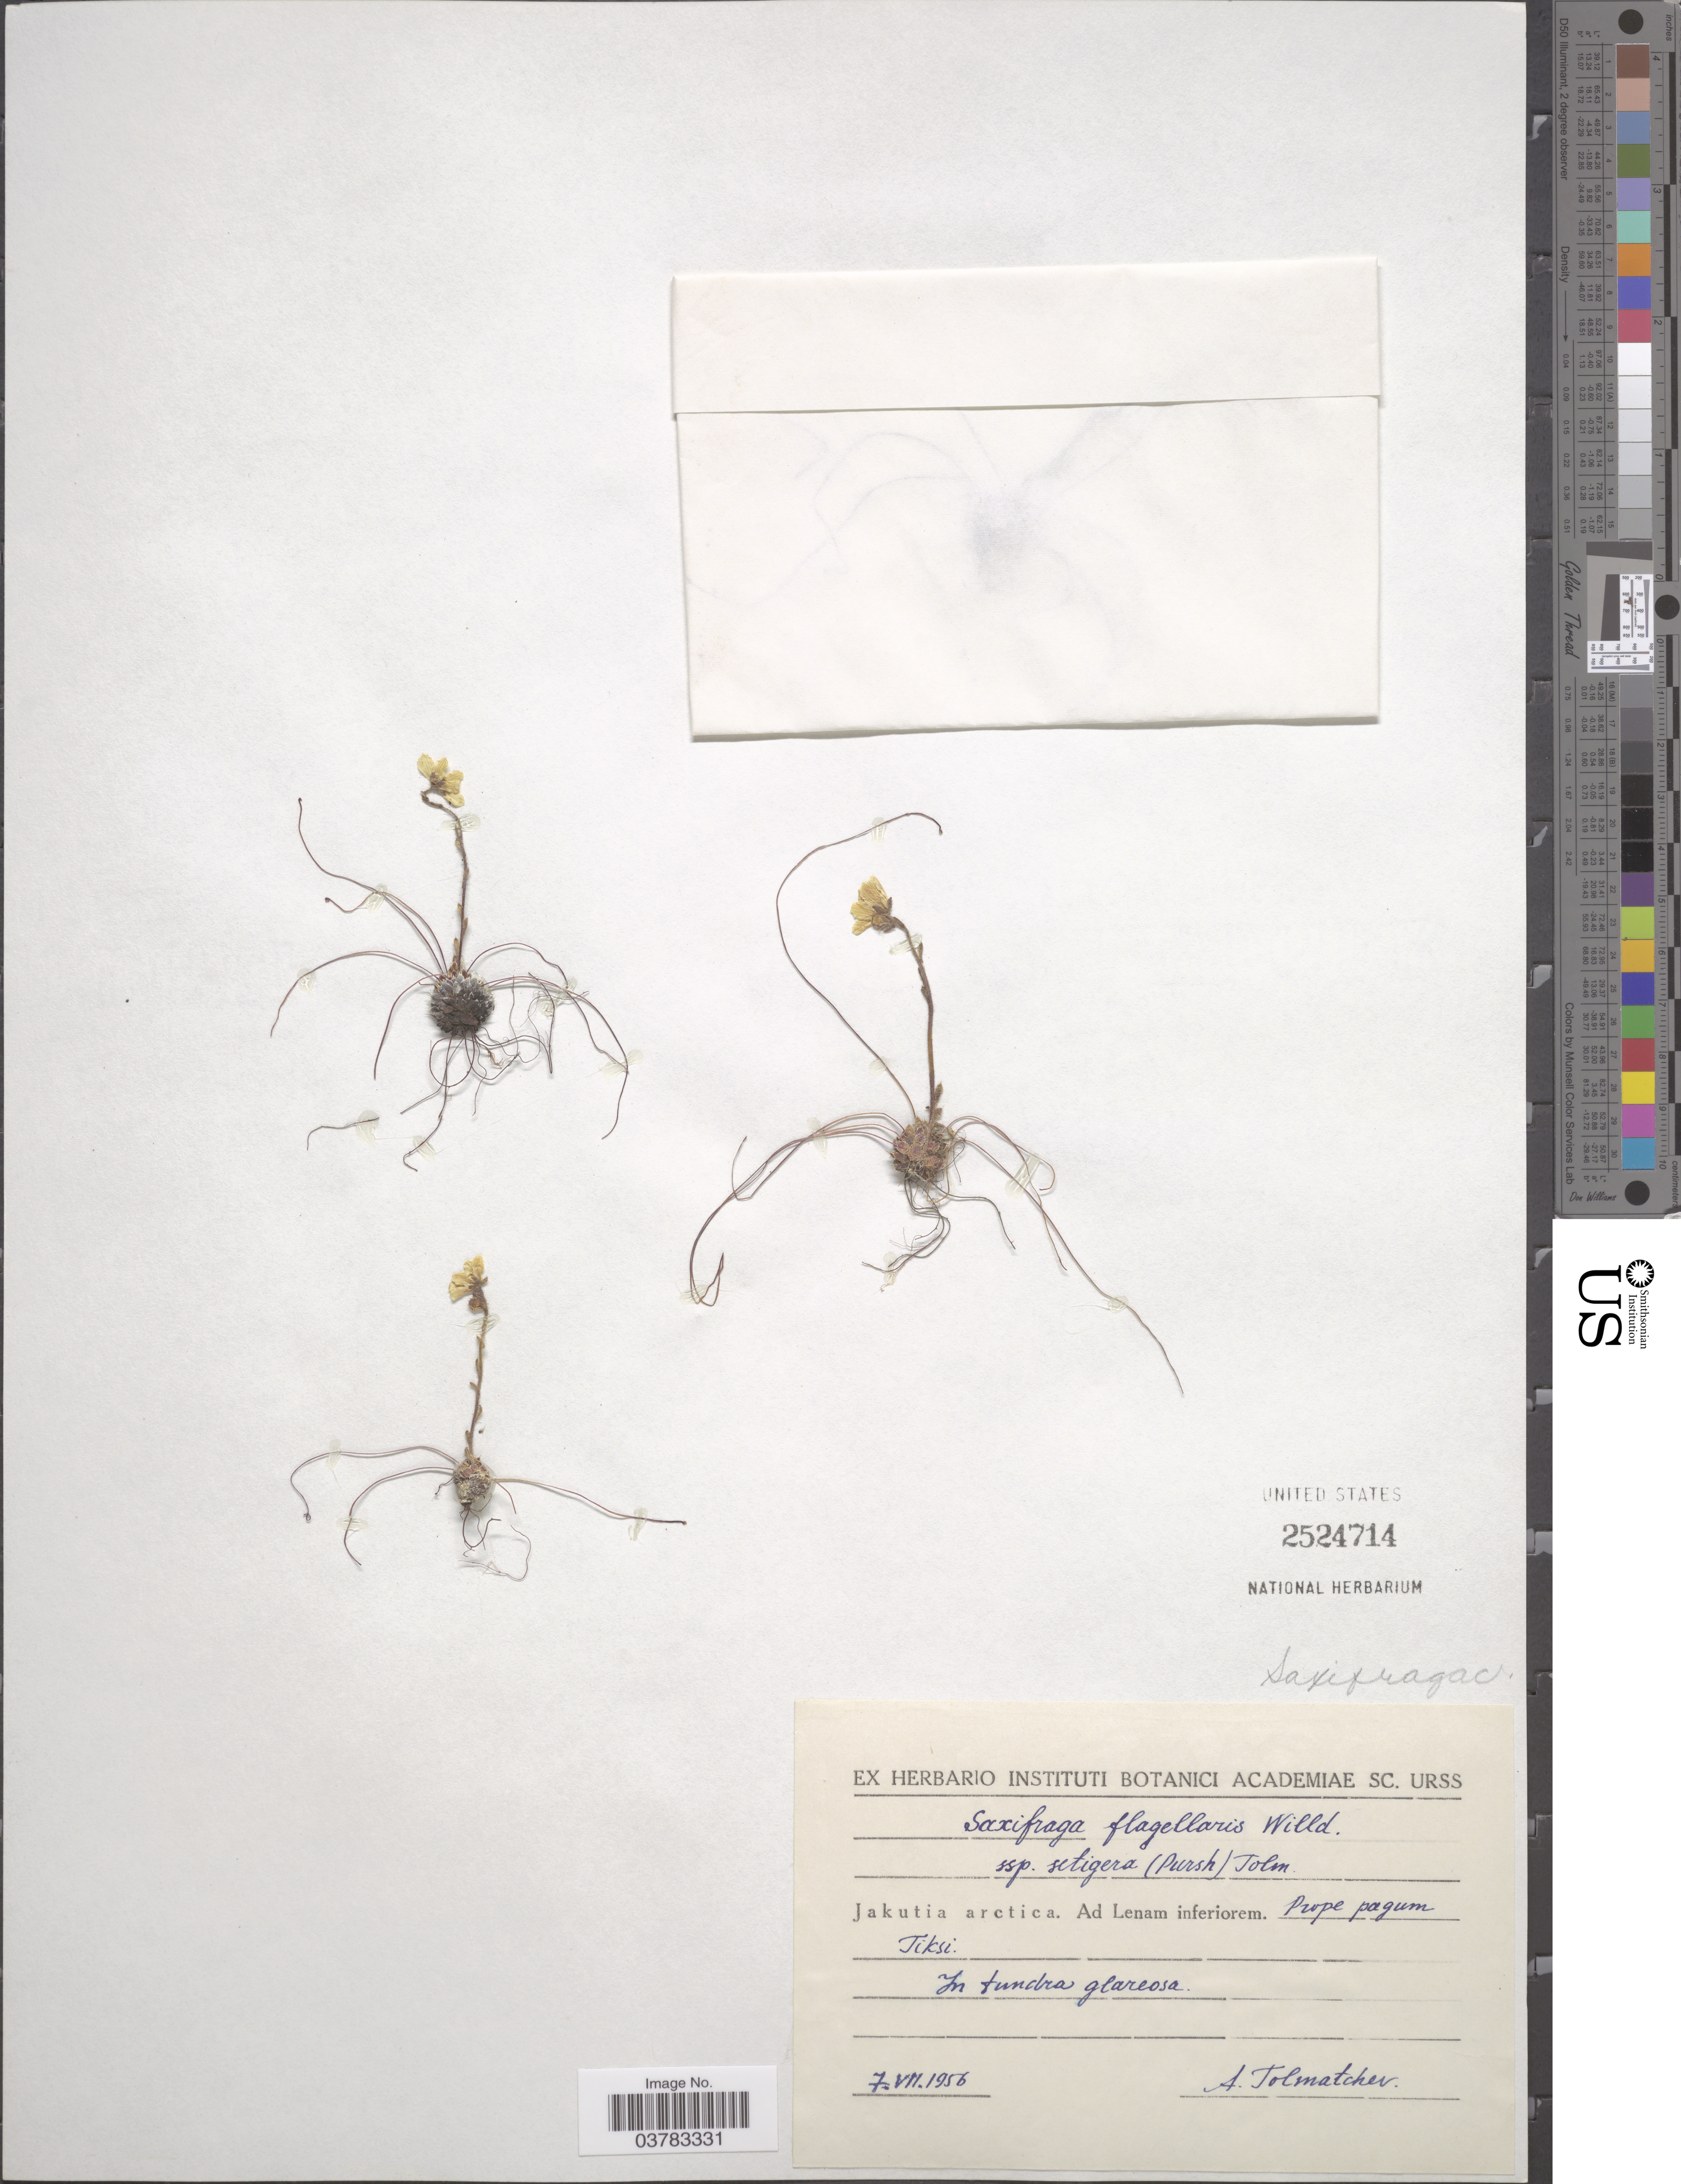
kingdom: Plantae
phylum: Tracheophyta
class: Magnoliopsida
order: Saxifragales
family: Saxifragaceae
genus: Saxifraga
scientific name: Saxifraga flagellaris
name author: Willd. ex Sternb.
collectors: A. Tolmatcher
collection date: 1956-07-07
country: Russian Federation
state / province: Sakha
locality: Jakutia arctica. Ad Lenam inferiorem. Prope pagum Tiksi.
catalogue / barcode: US 2524714